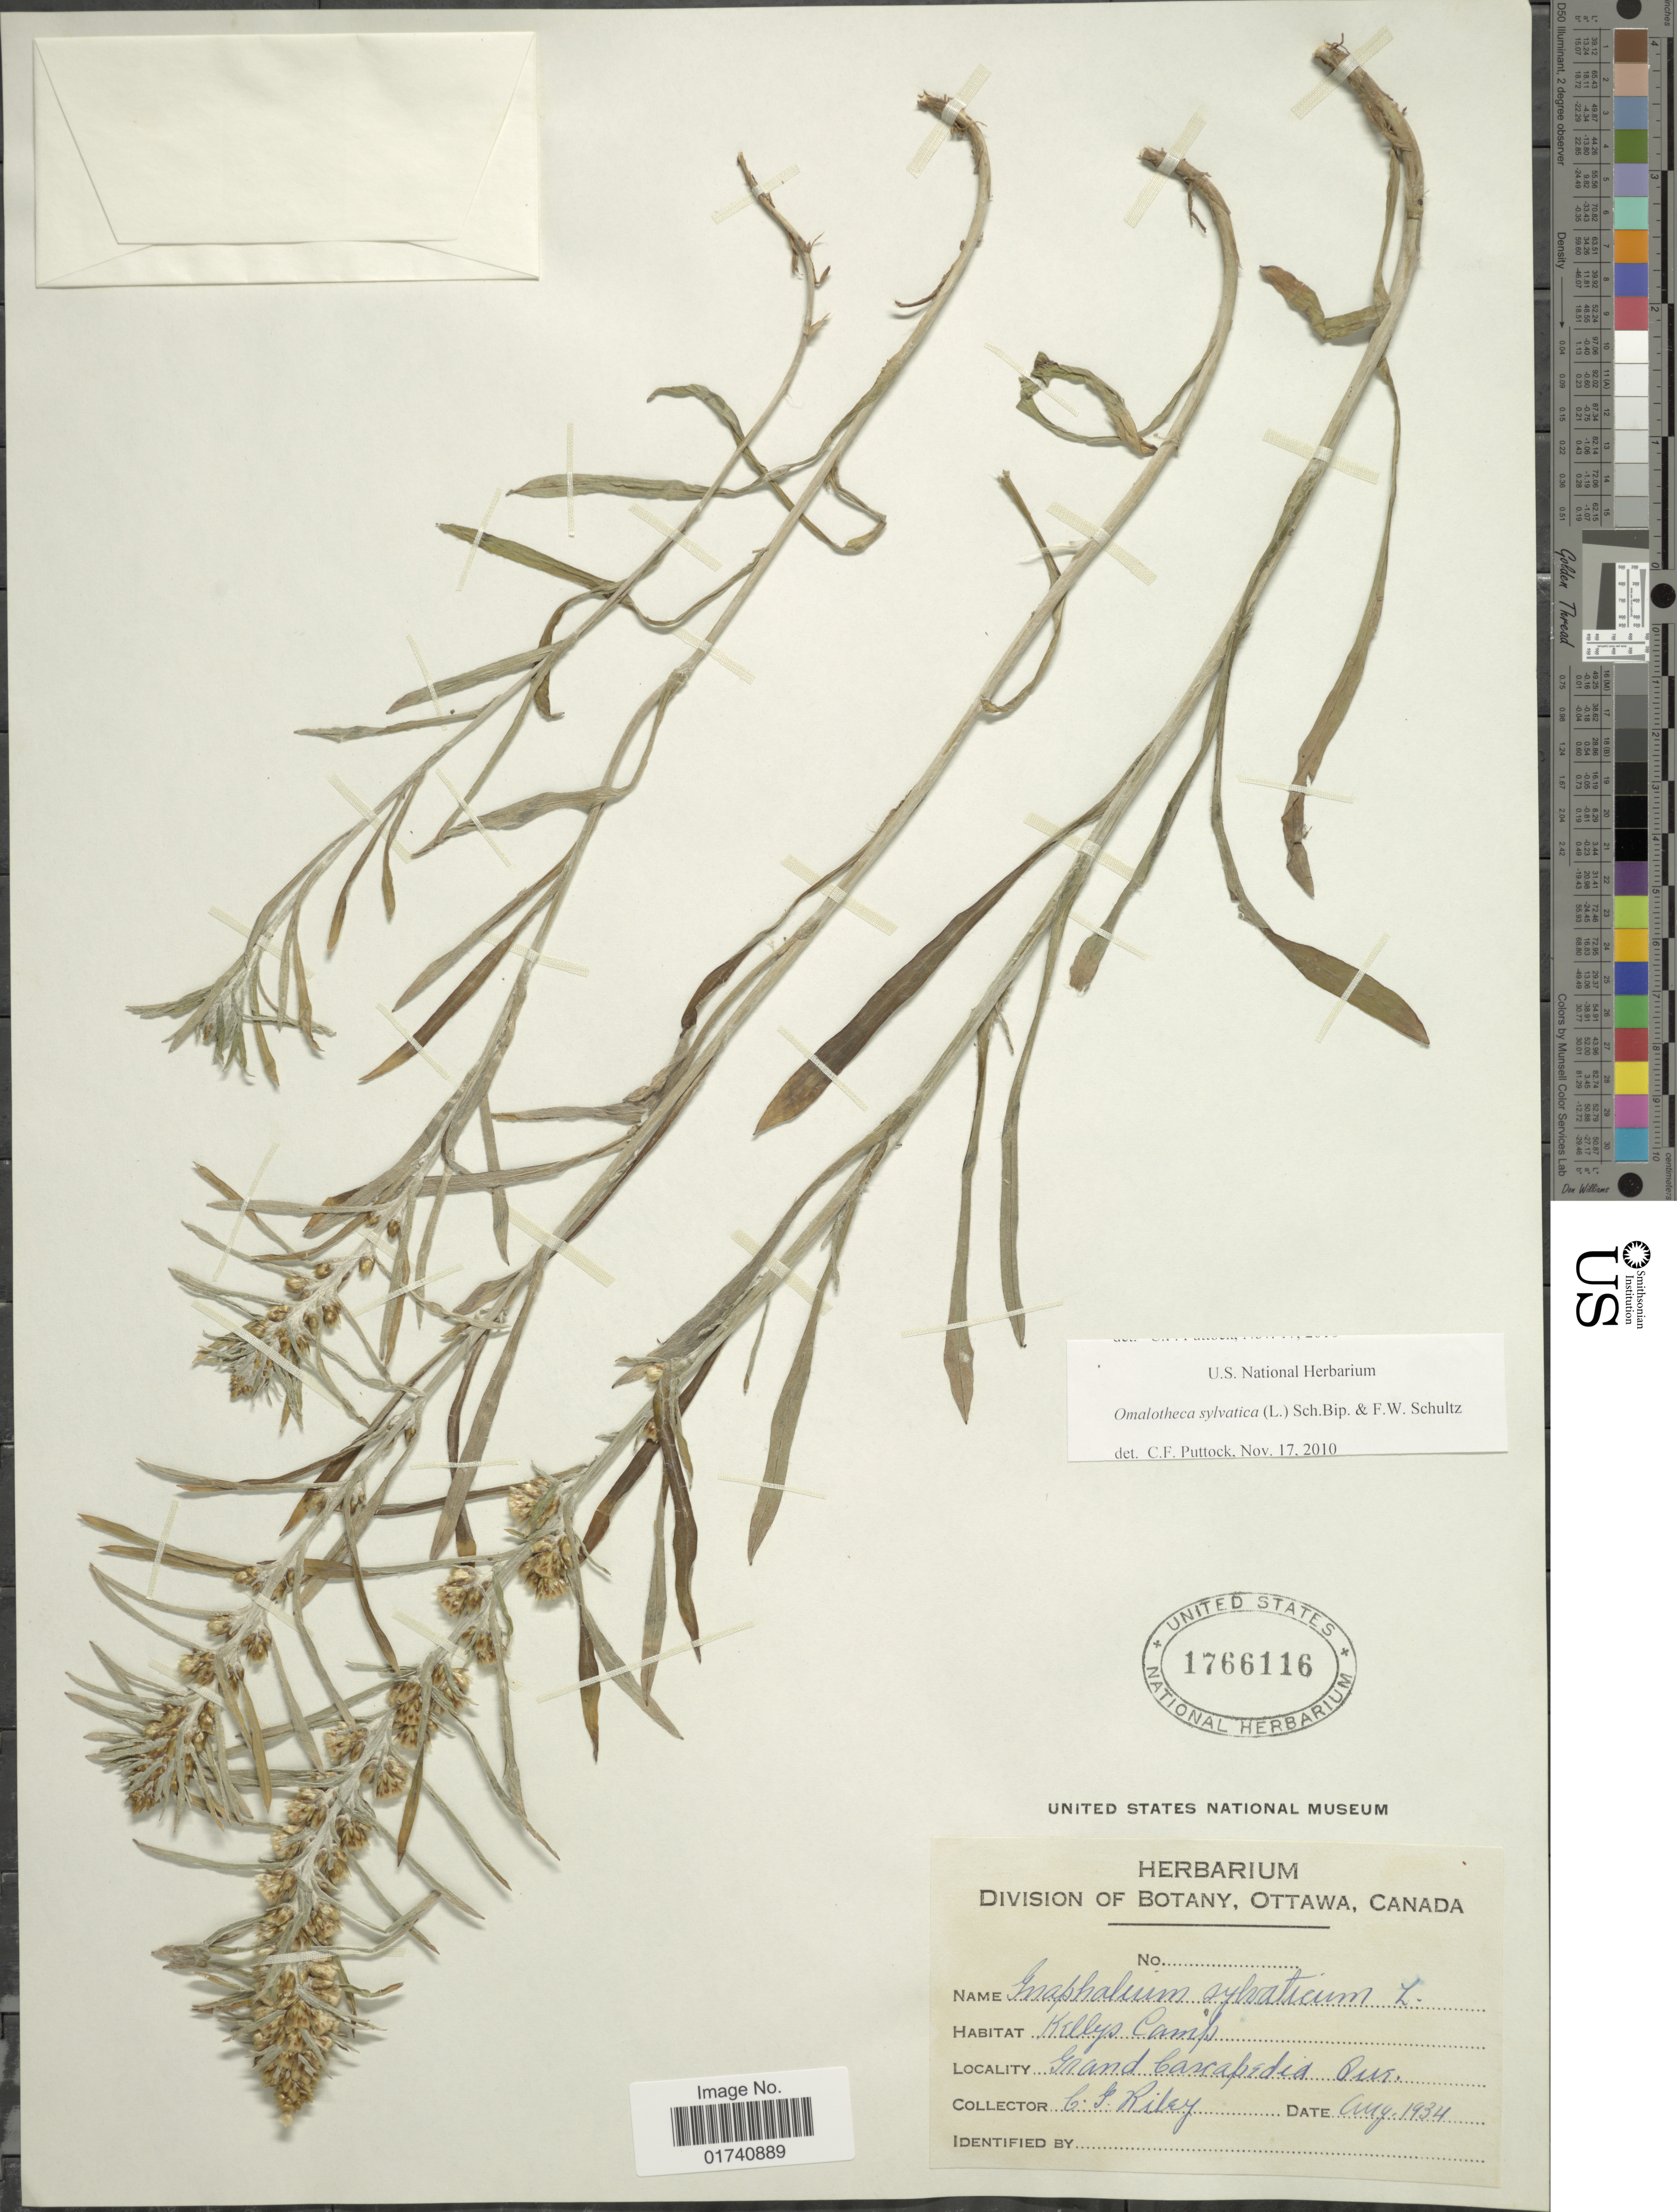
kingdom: Plantae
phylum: Tracheophyta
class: Magnoliopsida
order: Asterales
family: Asteraceae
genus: Omalotheca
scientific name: Omalotheca sylvatica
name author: (L.) Sch. Bip. & F.W. Schultz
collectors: C. Riley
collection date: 1934-08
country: Canada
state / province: Quebec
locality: Kellys Camp. Grand Cascapedia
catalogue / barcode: US 1766116